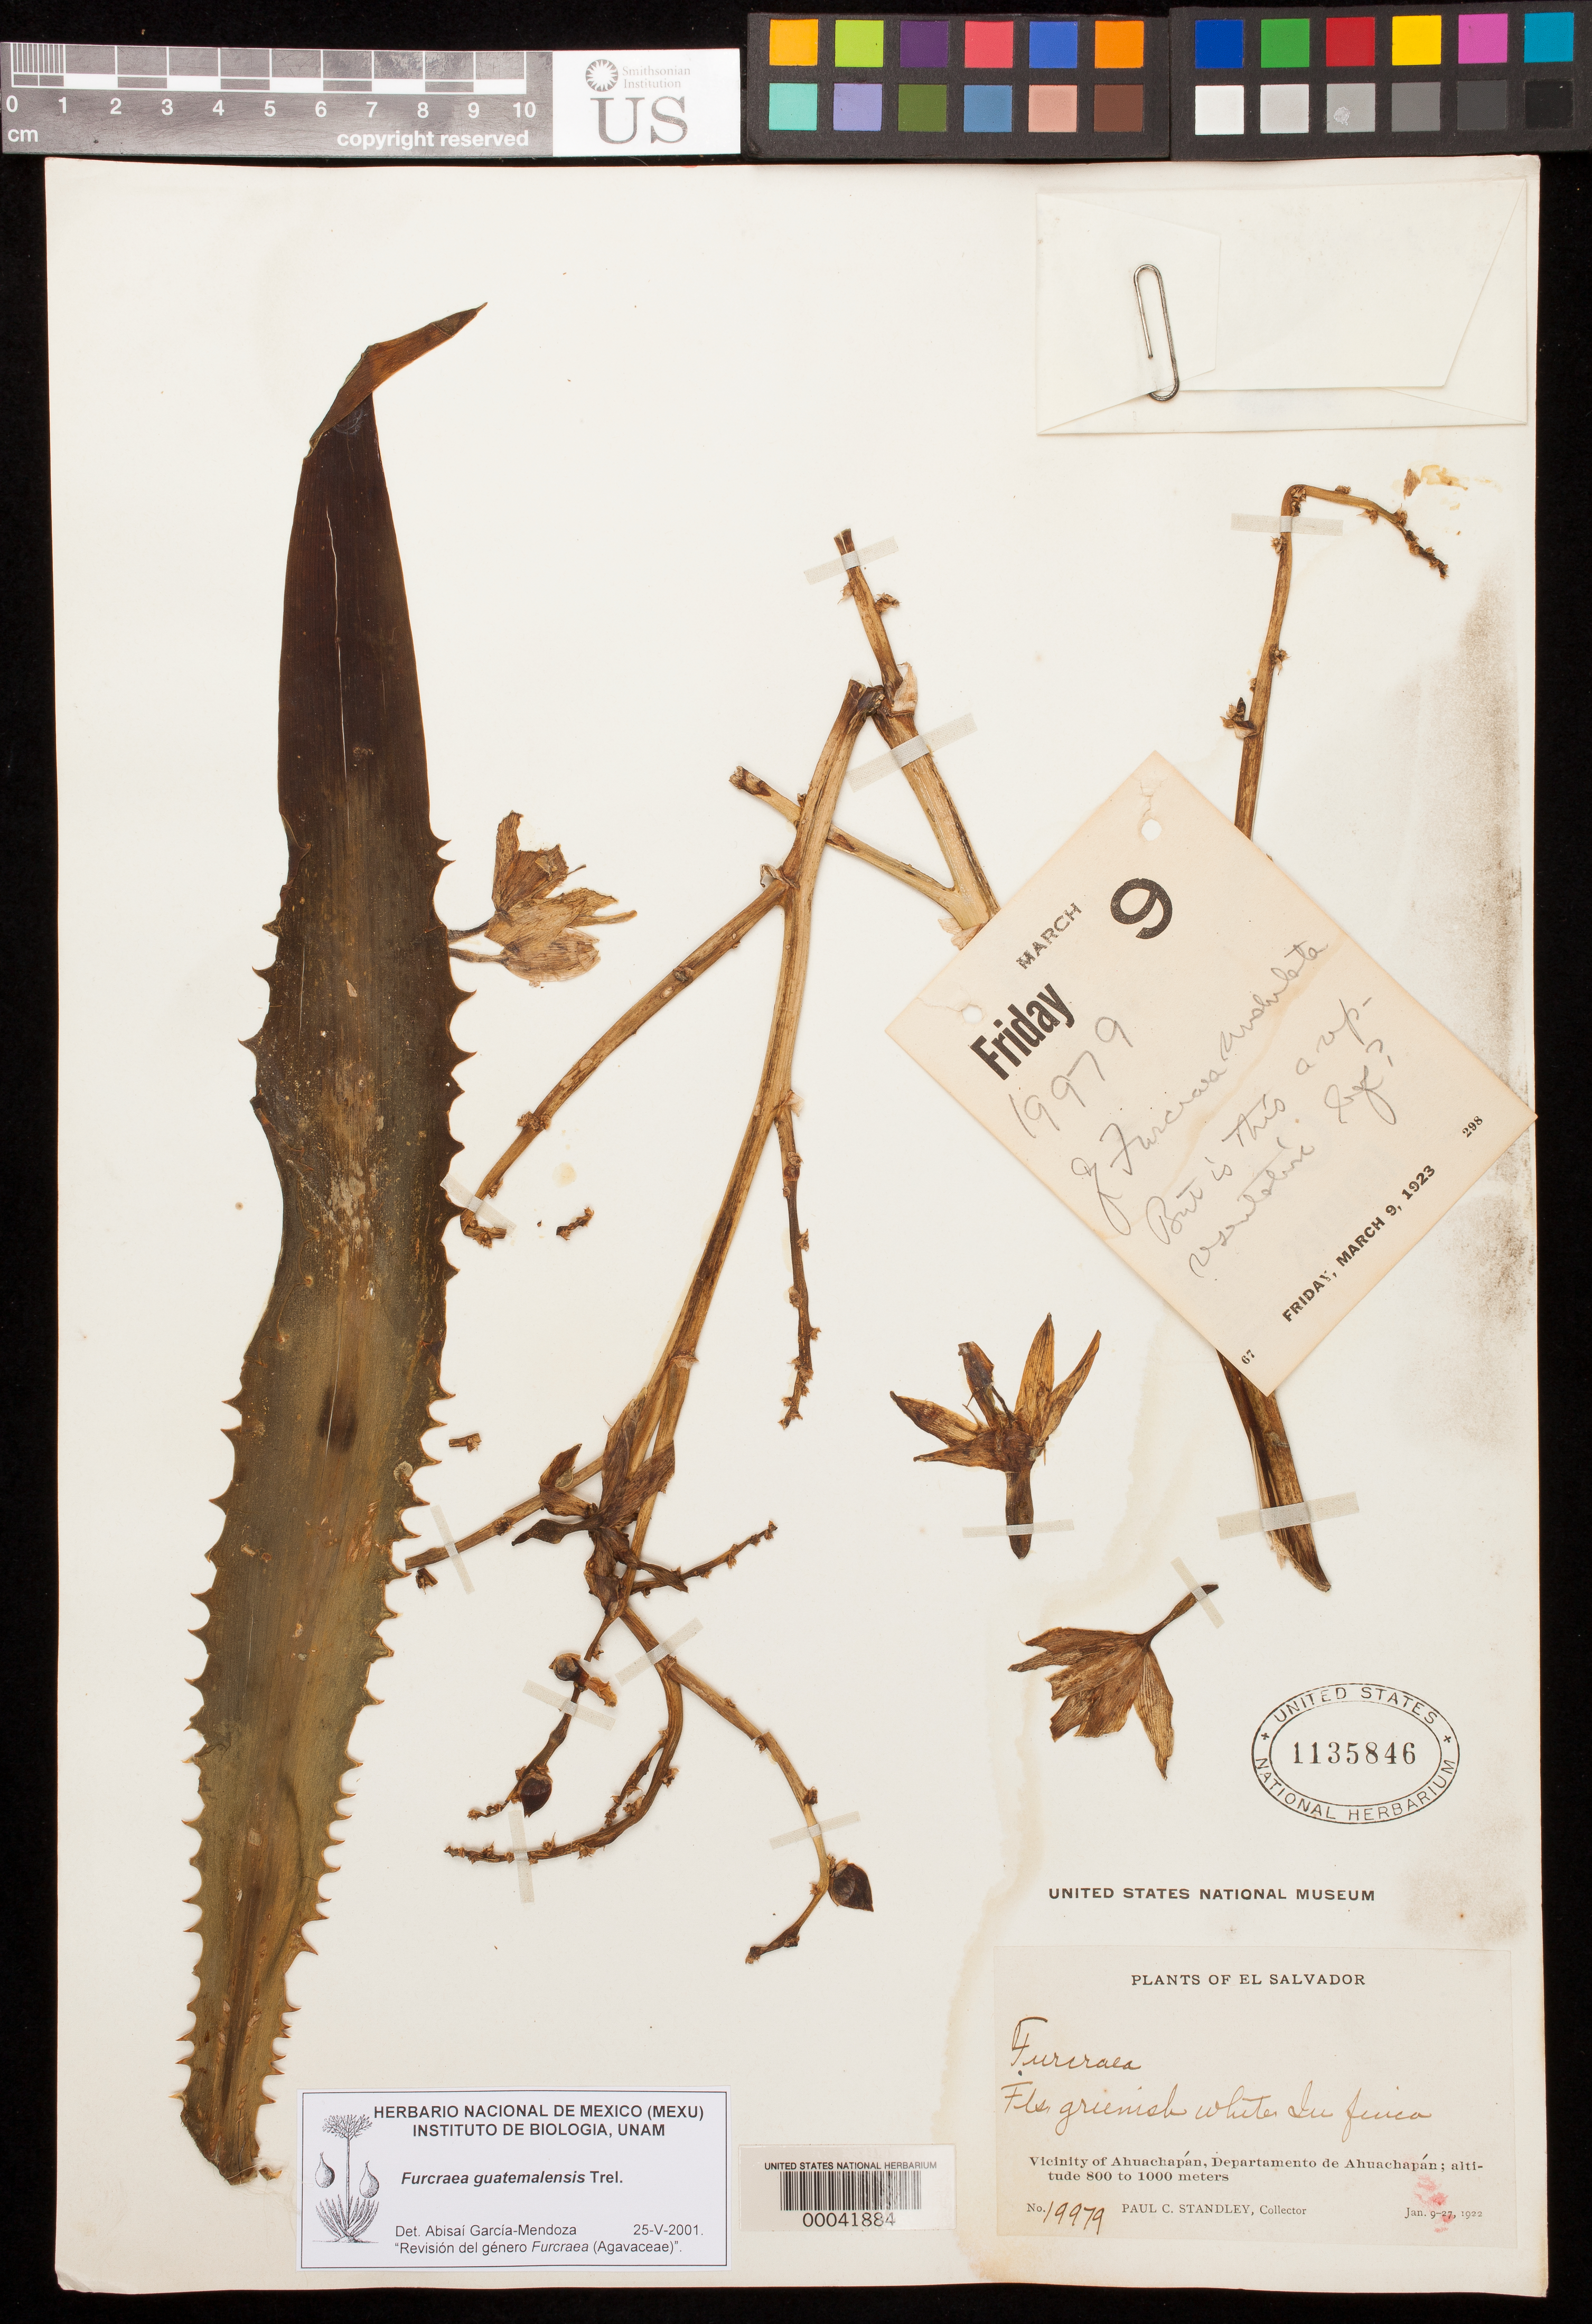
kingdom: Plantae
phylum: Tracheophyta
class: Liliopsida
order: Asparagales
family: Asparagaceae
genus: Furcraea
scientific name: Furcraea guatemalensis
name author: Trel.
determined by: García-Mendoza, A.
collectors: P. C. Standley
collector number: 19979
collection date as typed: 09 Jan 1922 to 27 Jan 1922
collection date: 1922-01-09/1922-01-27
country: El Salvador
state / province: Ahuachapán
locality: Vicinity of Ahuachapan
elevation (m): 800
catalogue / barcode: US 1135846